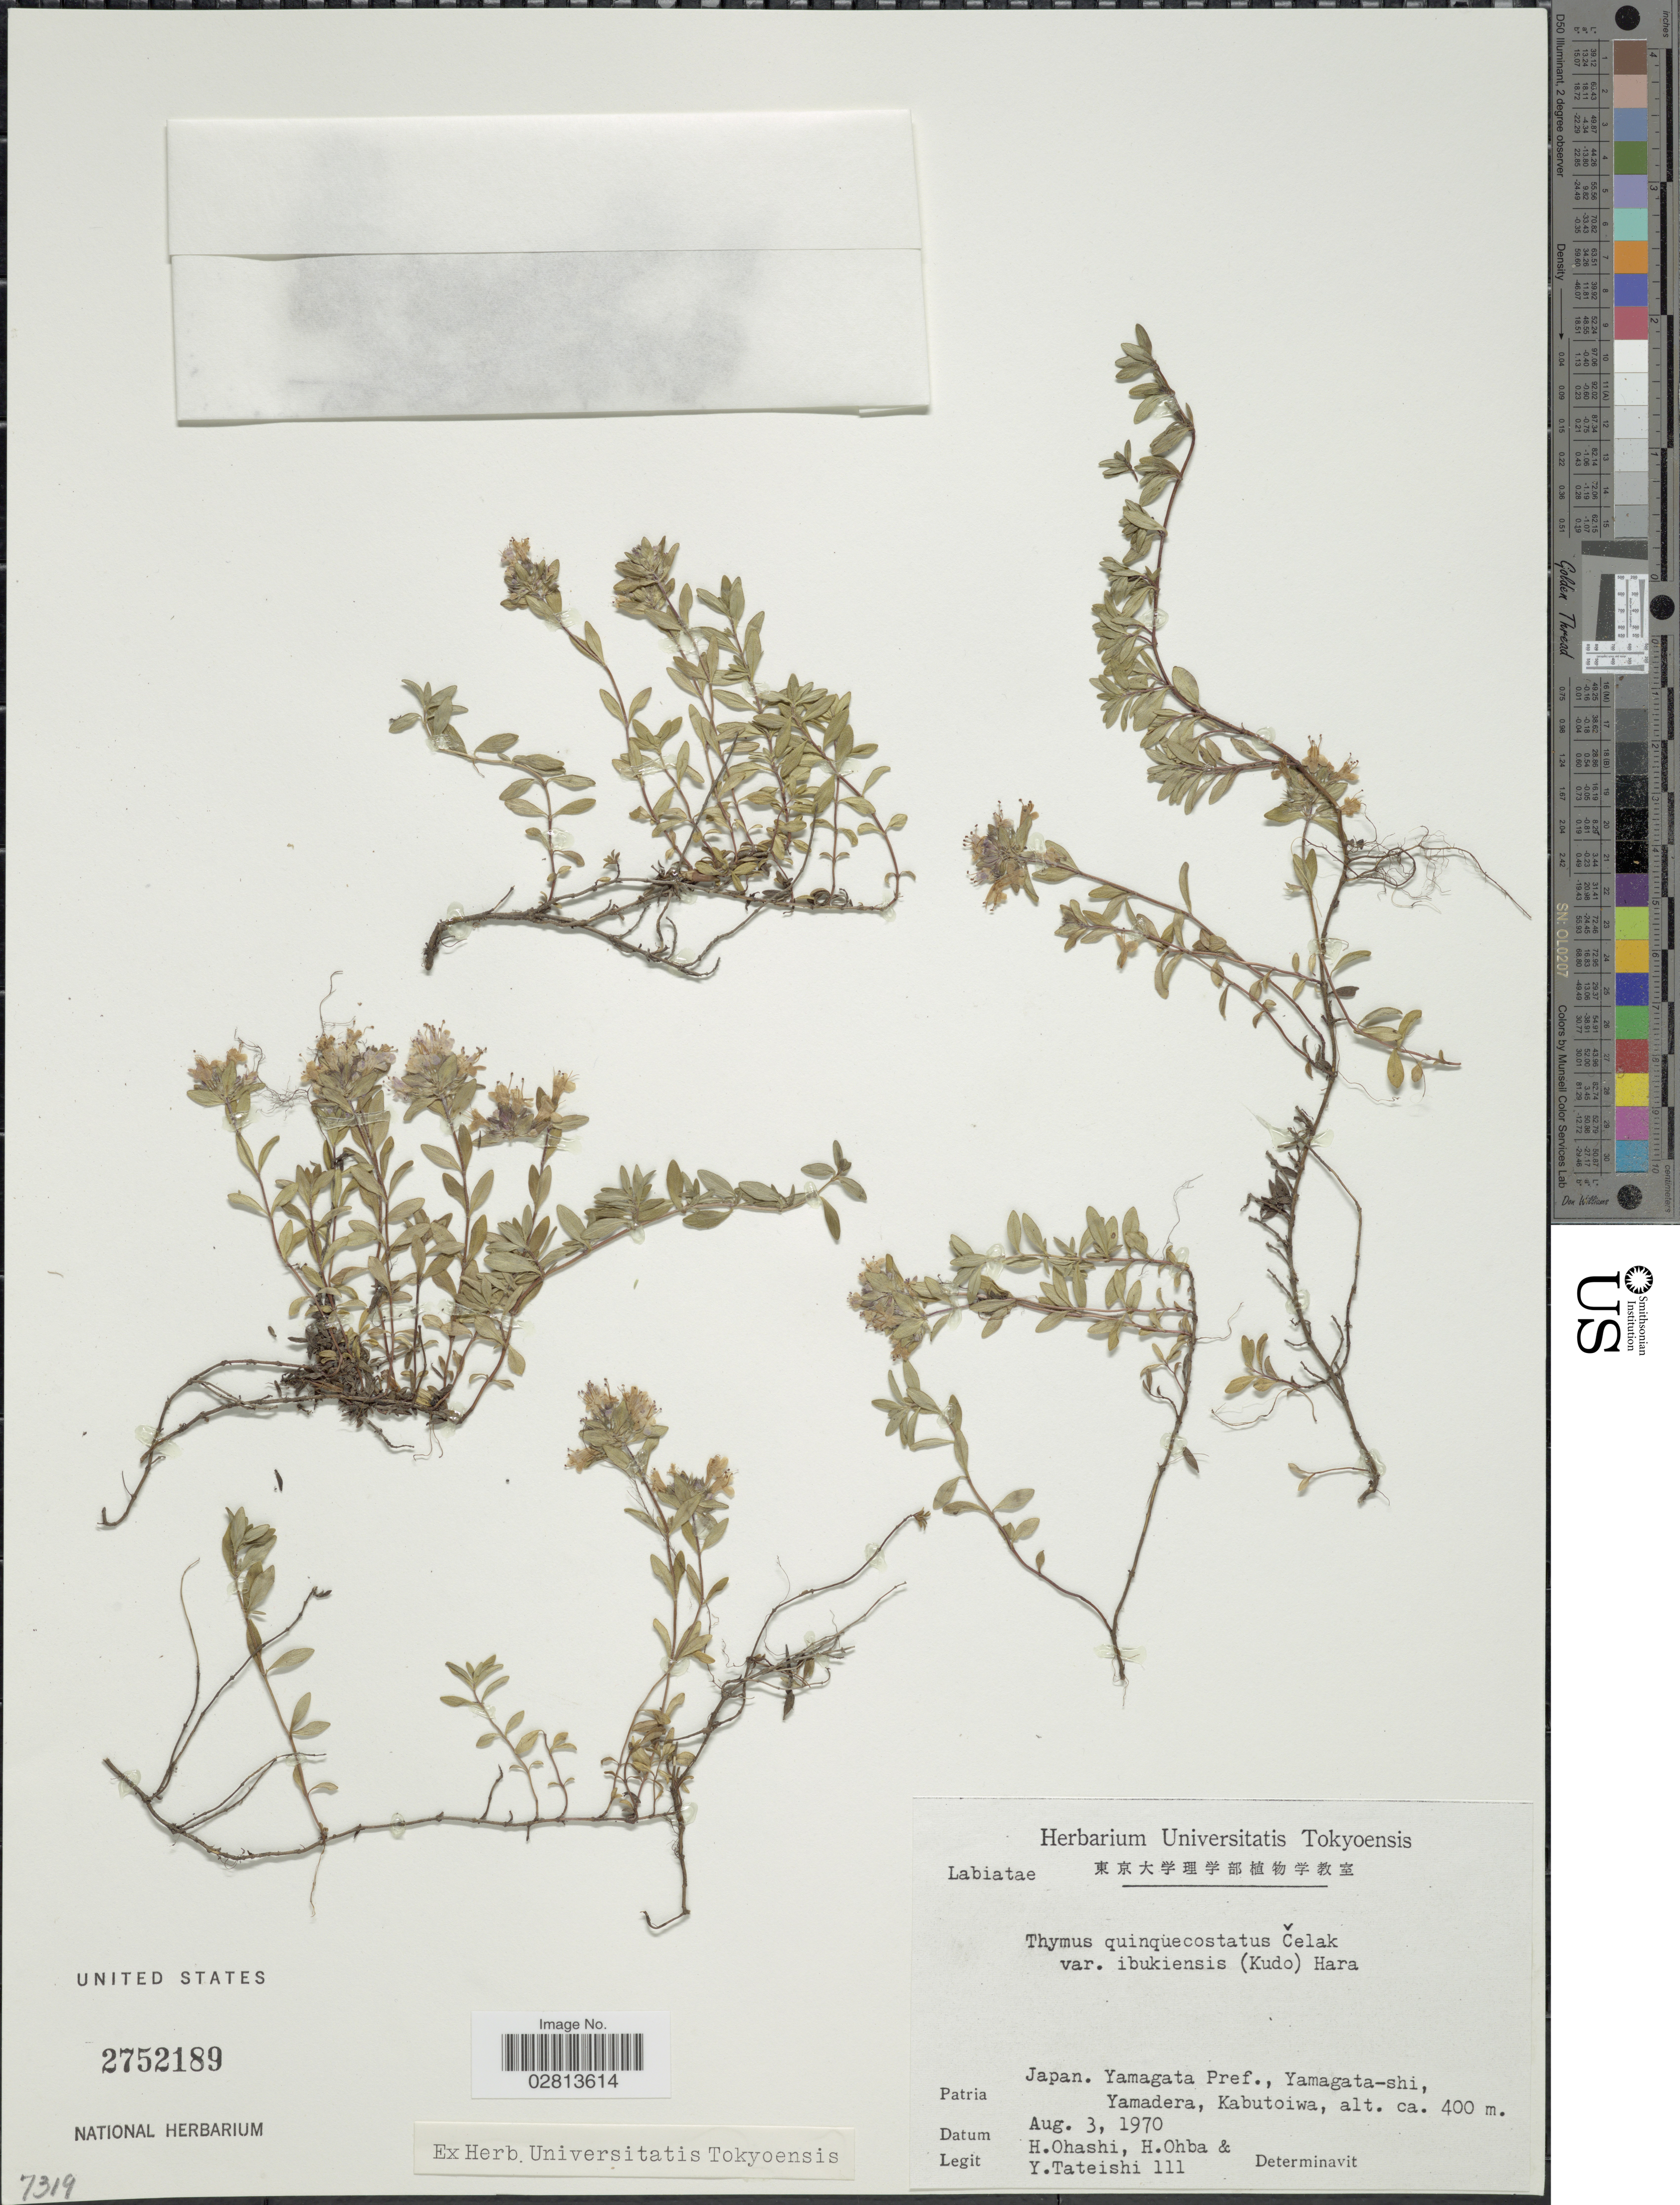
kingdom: Plantae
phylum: Tracheophyta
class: Magnoliopsida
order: Lamiales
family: Lamiaceae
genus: Thymus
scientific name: Thymus quinquecostatus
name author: Čelak.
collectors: H. Ohashi, H. Ohba & Y. Tateishi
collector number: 111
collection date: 1970-08-03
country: Japan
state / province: Yamagata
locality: Yamagata Pref., Yamagata-shi, Yamadera, Kabutoiwa.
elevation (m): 400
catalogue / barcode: US 2752189